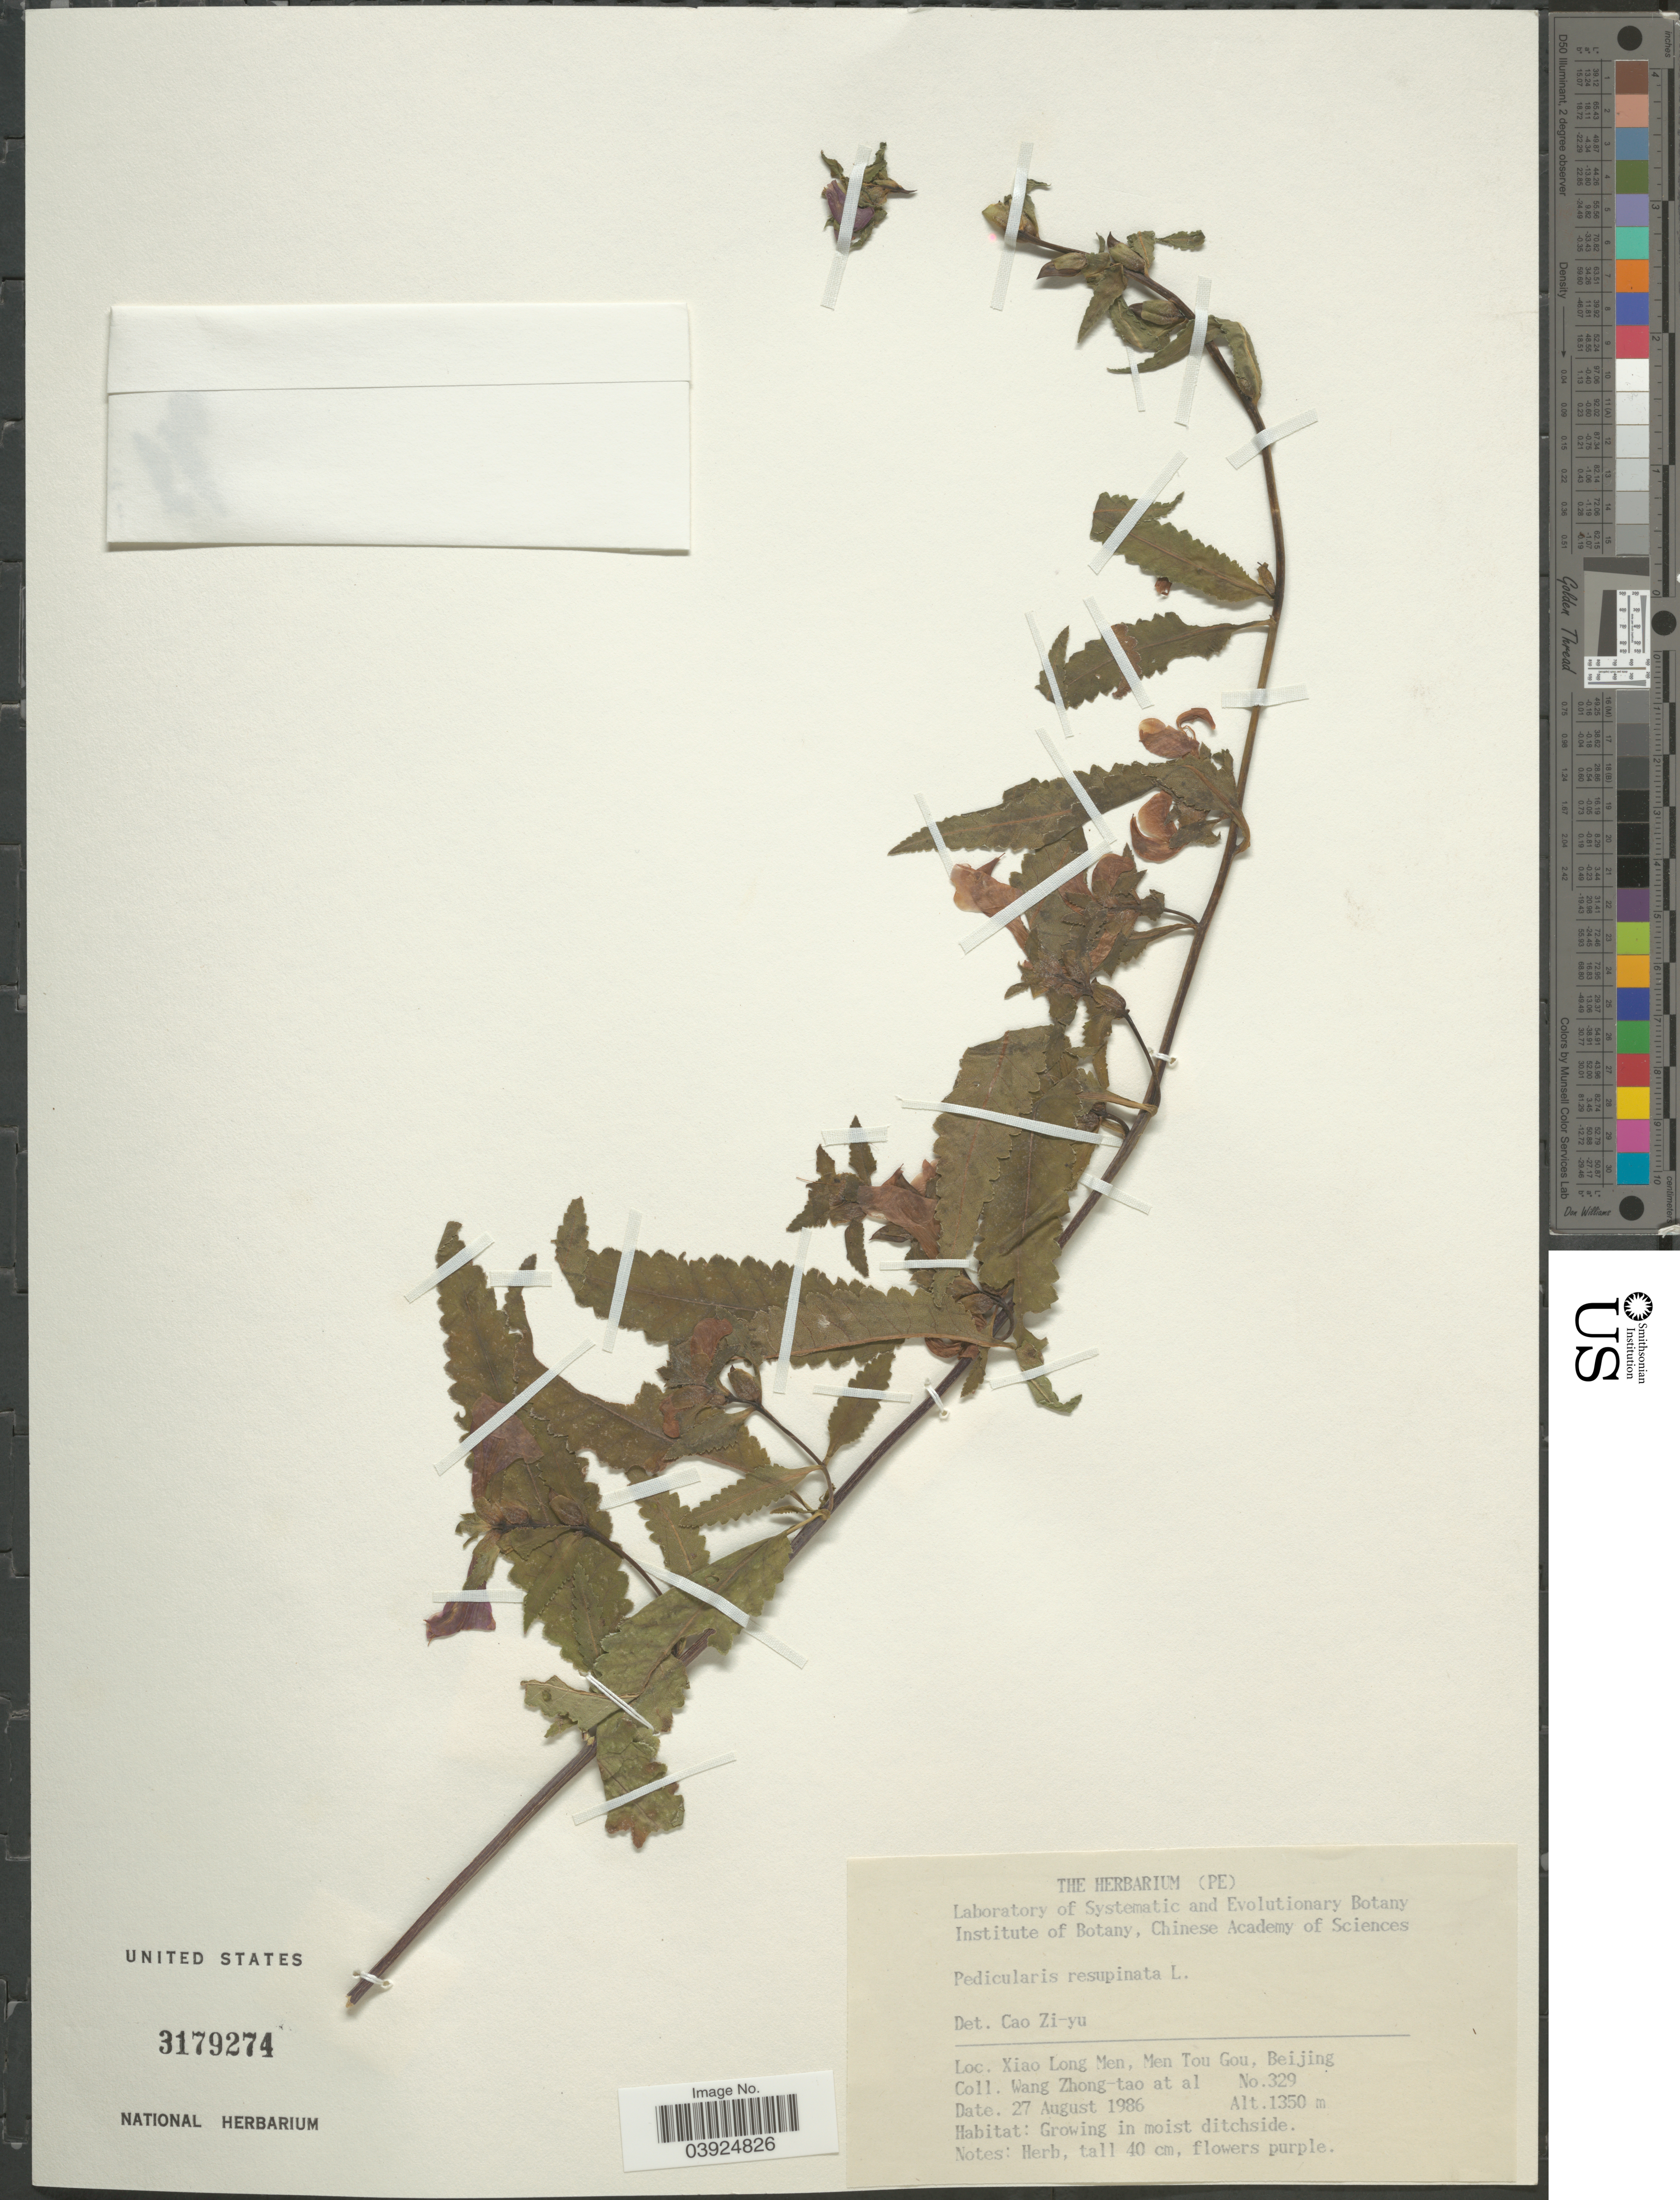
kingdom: Plantae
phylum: Tracheophyta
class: Magnoliopsida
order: Lamiales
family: Orobanchaceae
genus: Pedicularis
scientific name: Pedicularis resupinata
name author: L.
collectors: W. Zhong-Tao & et al.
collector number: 329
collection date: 1986-08-27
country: China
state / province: Beijing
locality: Xiao Long Men, Men Tou Gou. Beijing.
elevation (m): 1350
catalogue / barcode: US 3179274